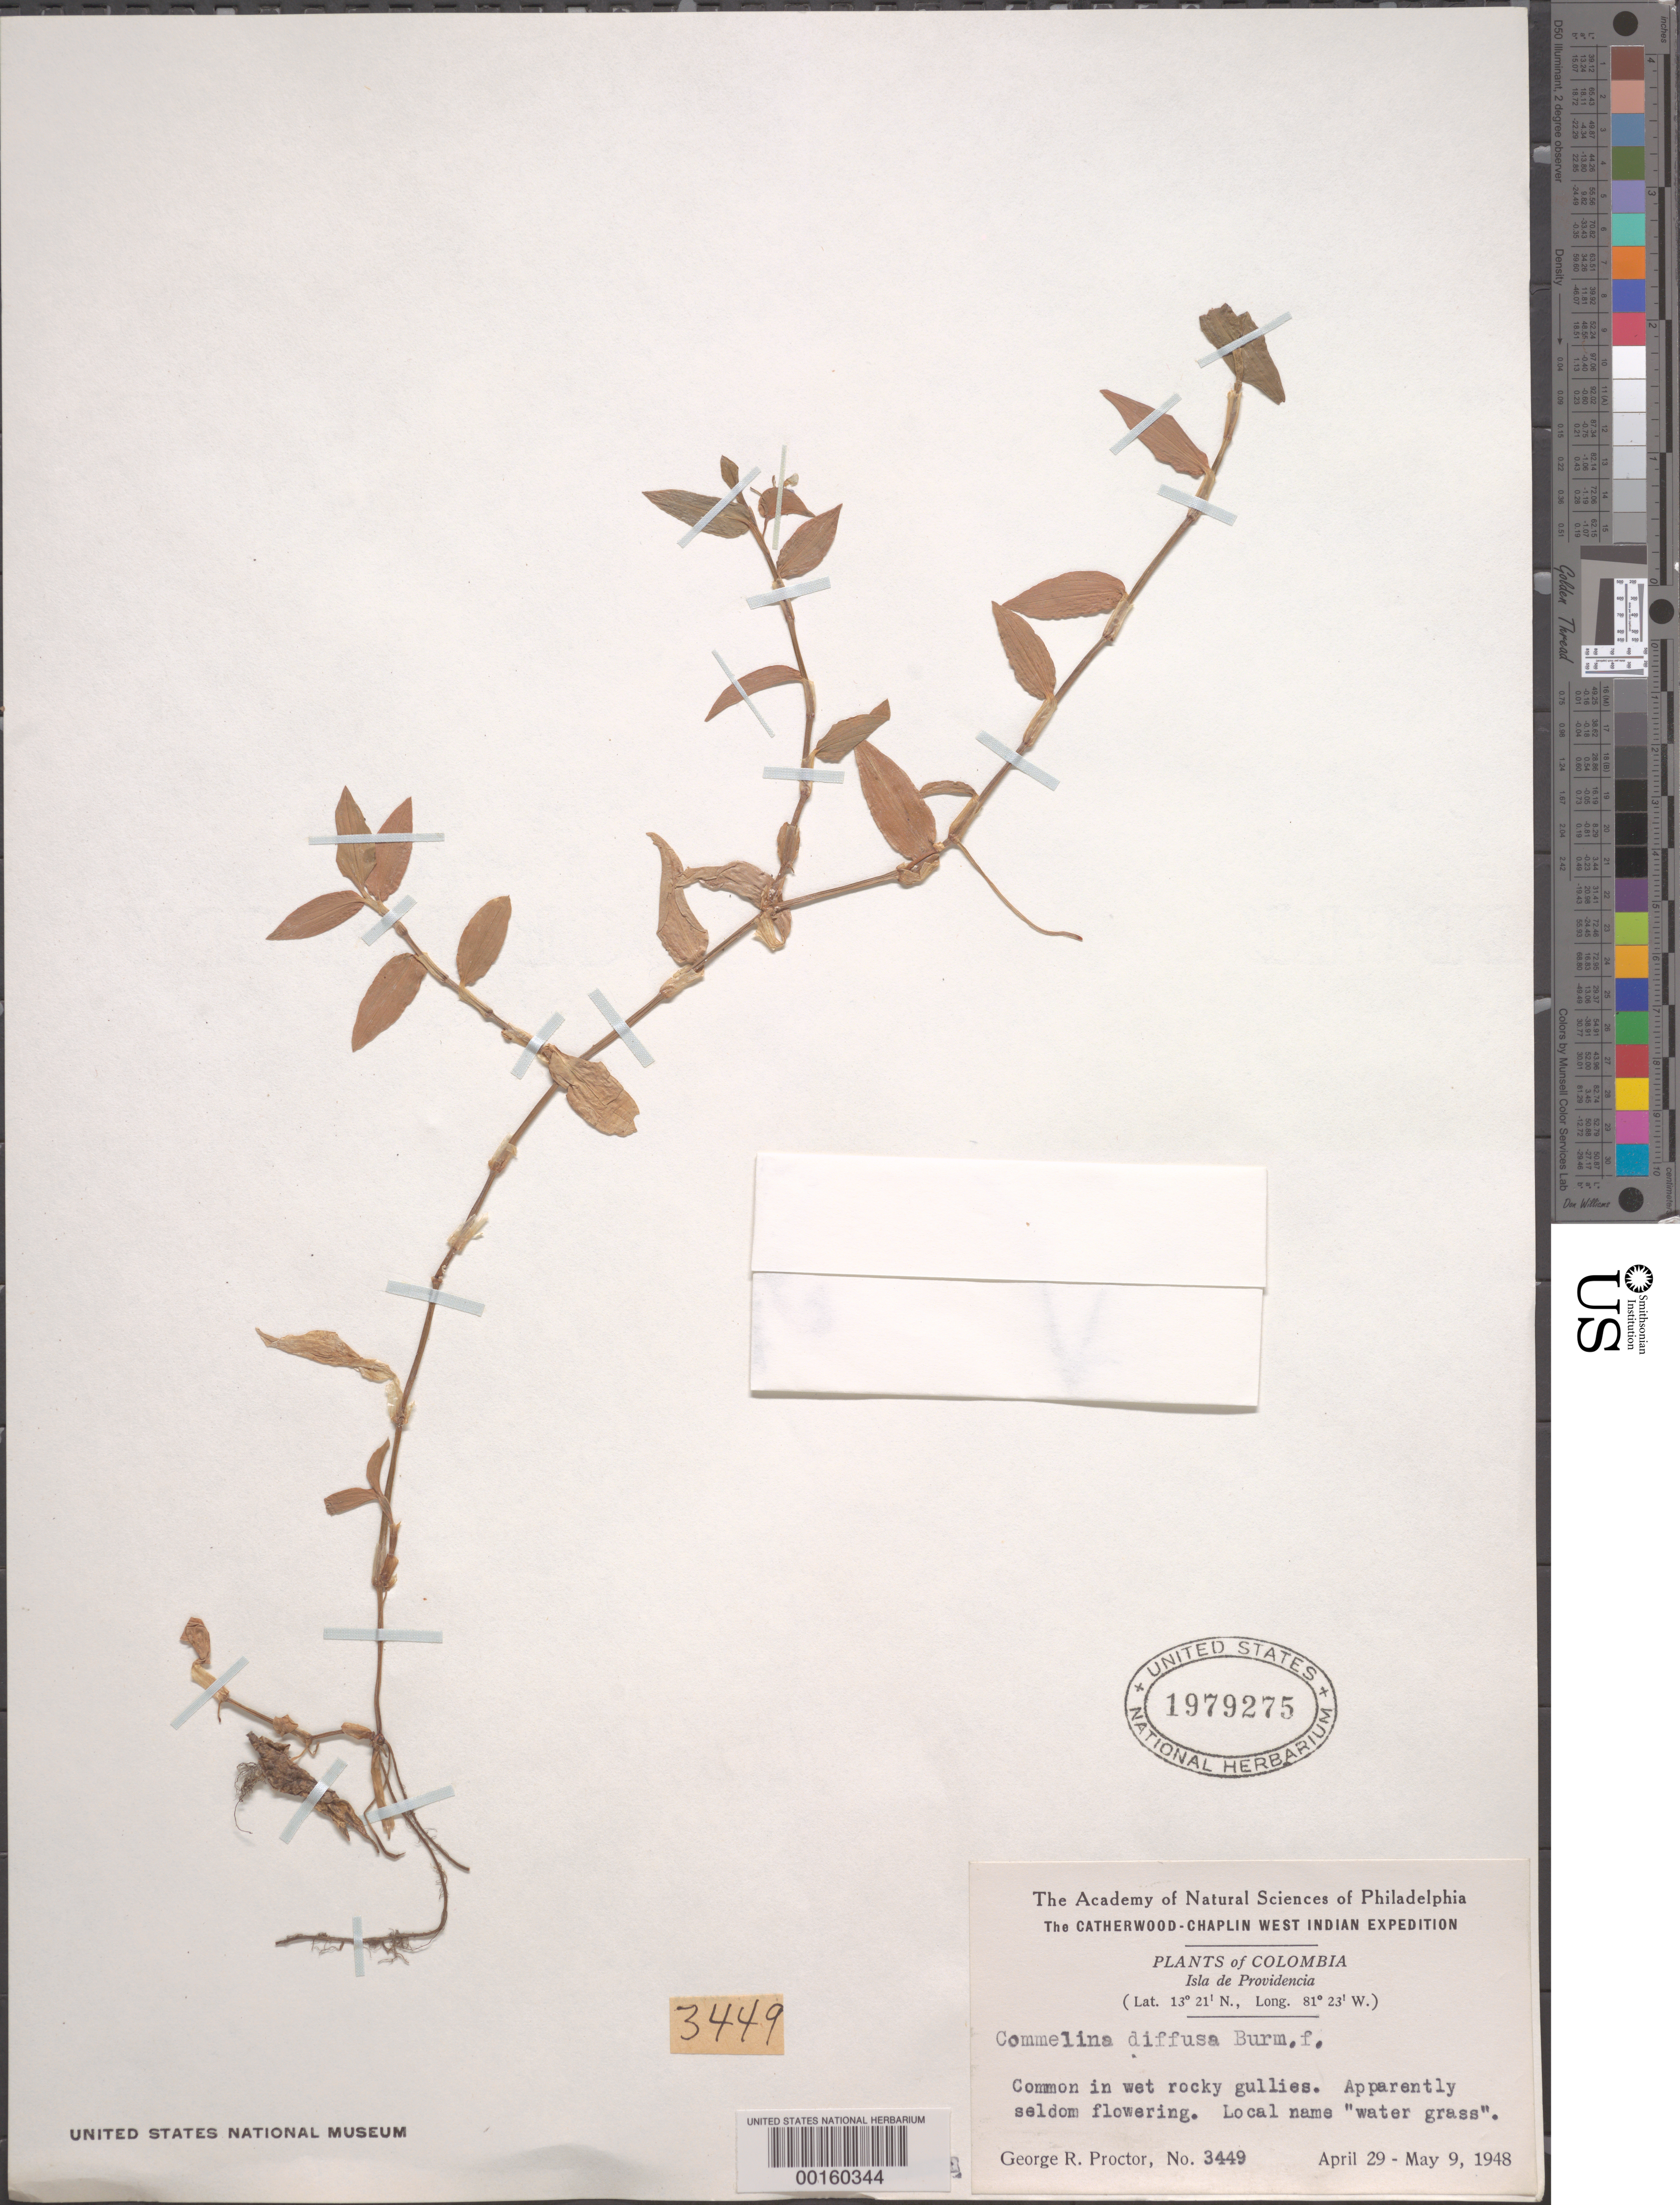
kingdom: Plantae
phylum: Tracheophyta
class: Liliopsida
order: Commelinales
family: Commelinaceae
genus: Commelina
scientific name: Commelina diffusa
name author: Burm. f.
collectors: G. R. Proctor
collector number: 3449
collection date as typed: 29 Apr 1948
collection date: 1948-04-29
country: Colombia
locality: Isla de Providencia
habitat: Wet, rocky gullies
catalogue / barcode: US 1979275